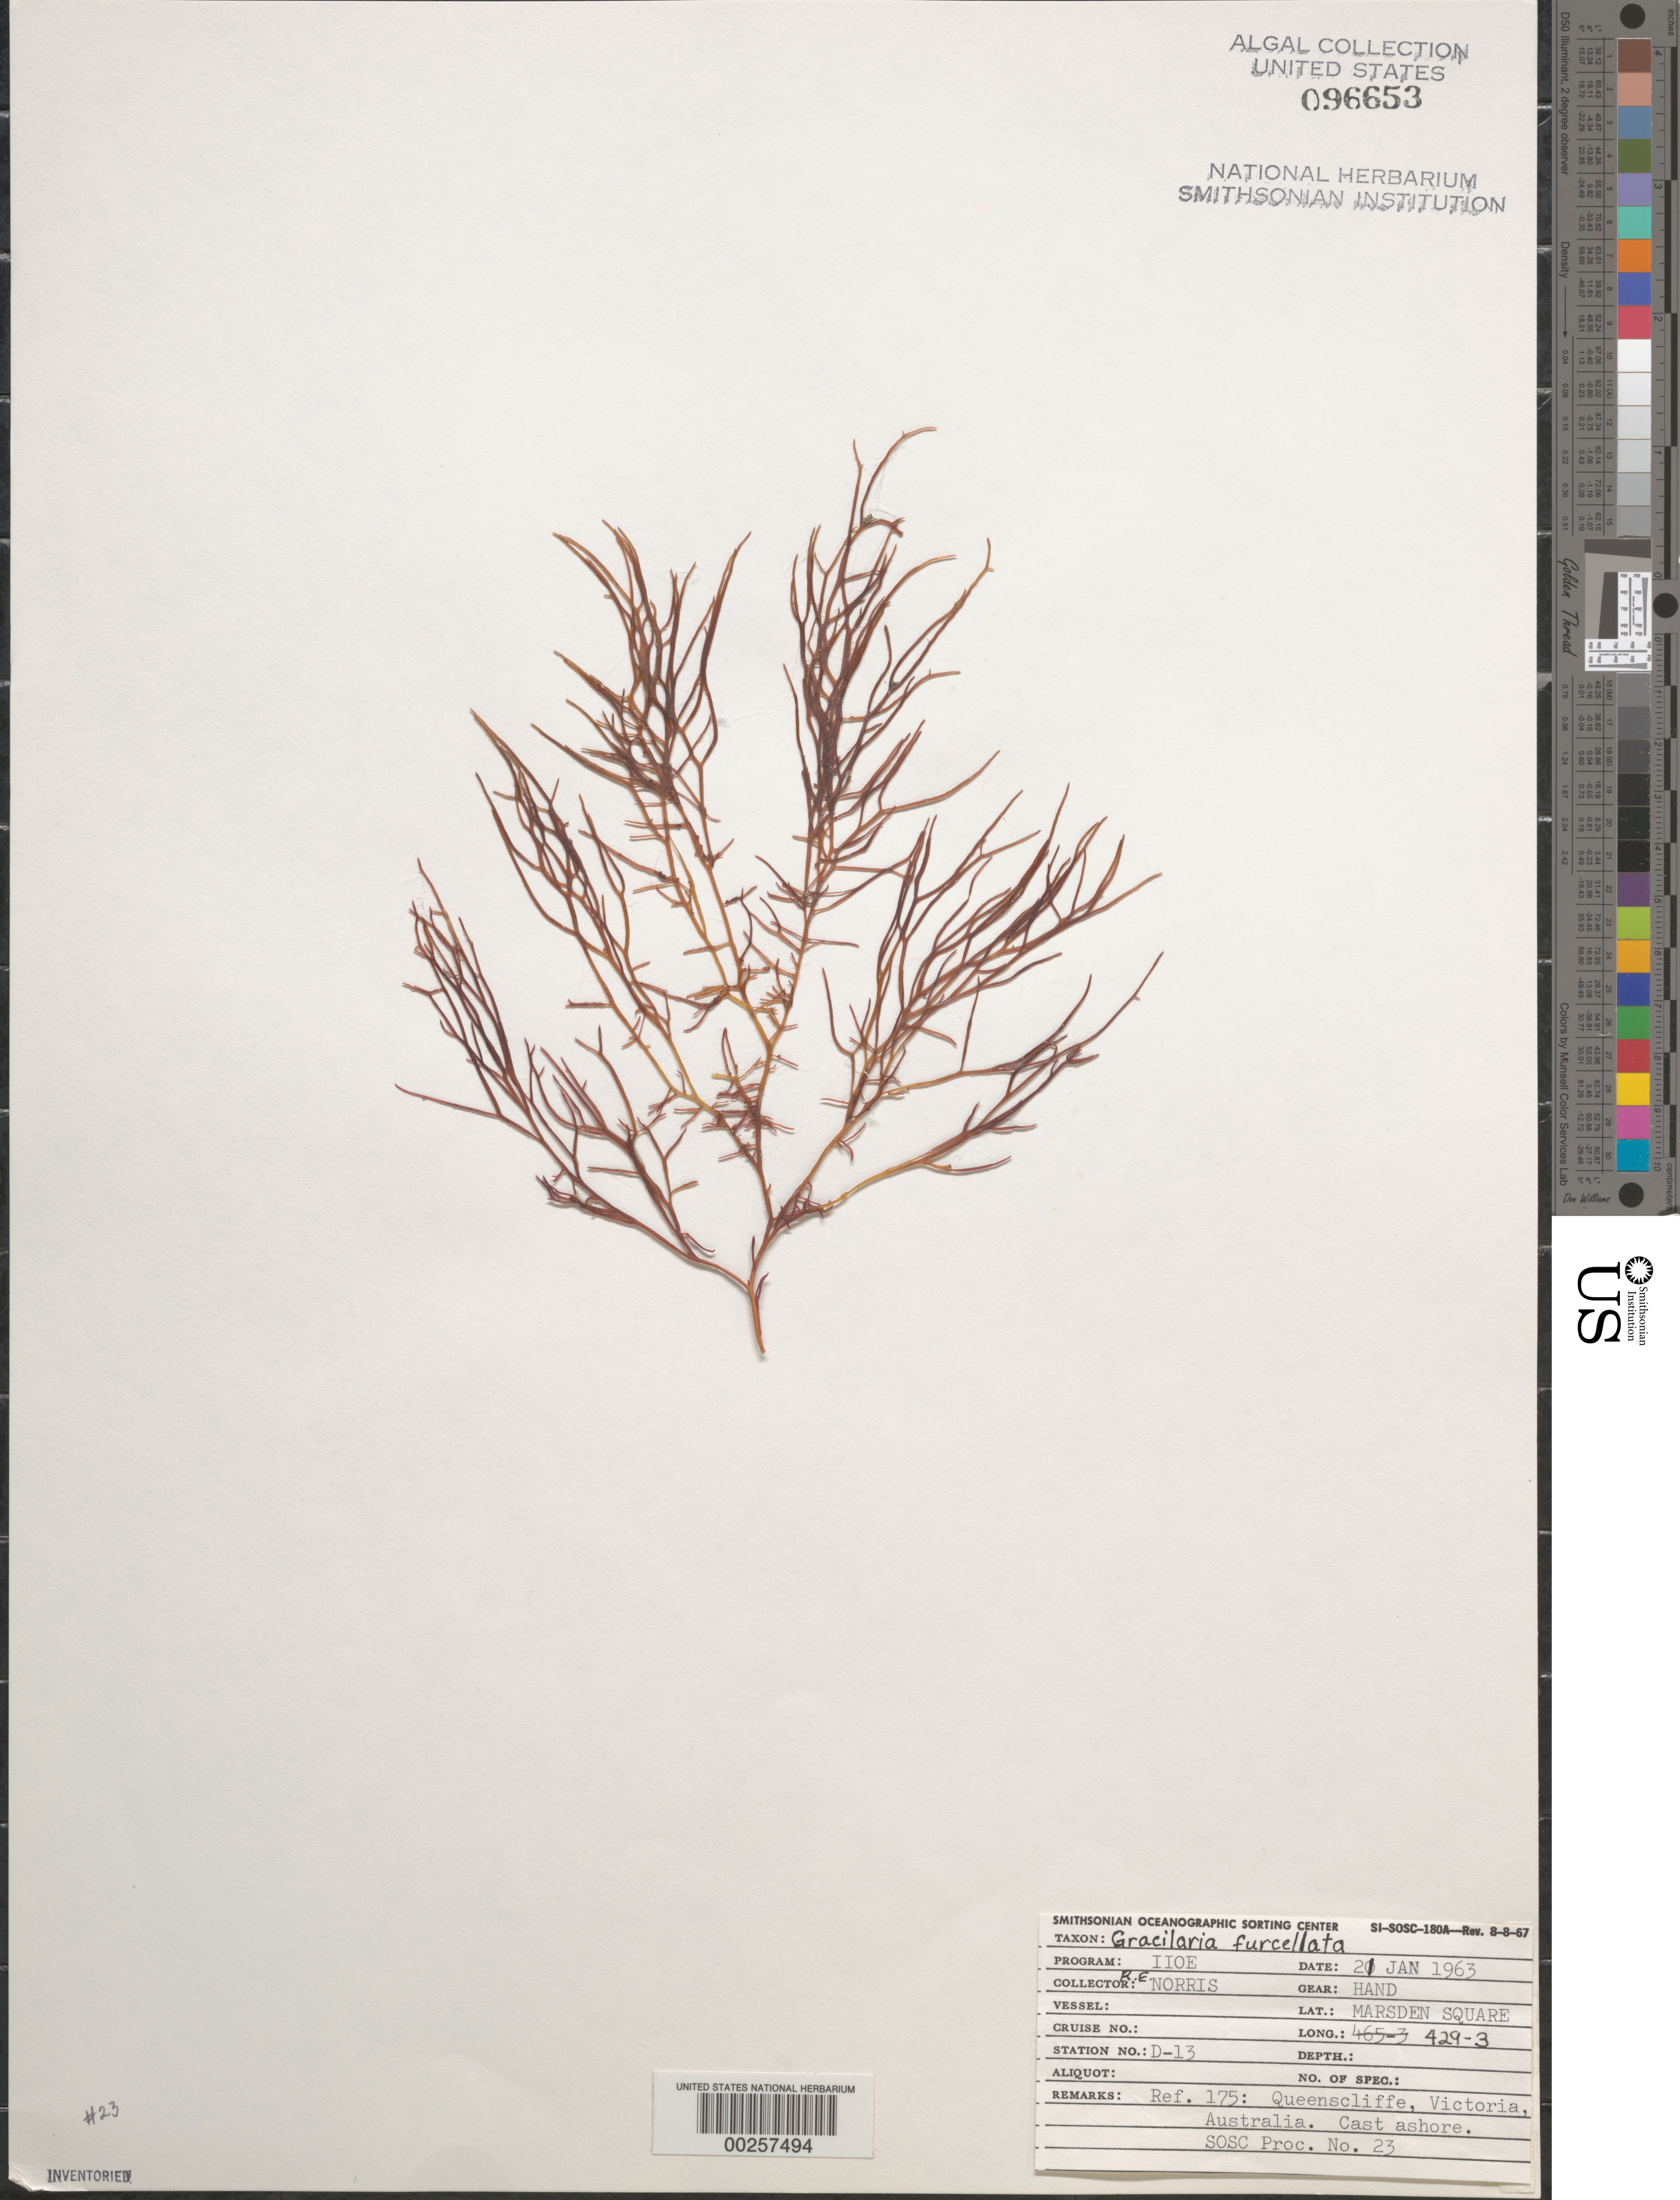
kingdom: Plantae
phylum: Rhodophyta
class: Florideophyceae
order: Gigartinales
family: Solieriaceae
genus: Sarconema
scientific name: Sarconema filiforme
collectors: R. E. Norris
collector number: Station D-13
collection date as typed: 21 Jan 1963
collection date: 1963-01-21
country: Australia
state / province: Victoria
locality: Queenscliffe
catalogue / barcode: US 96653